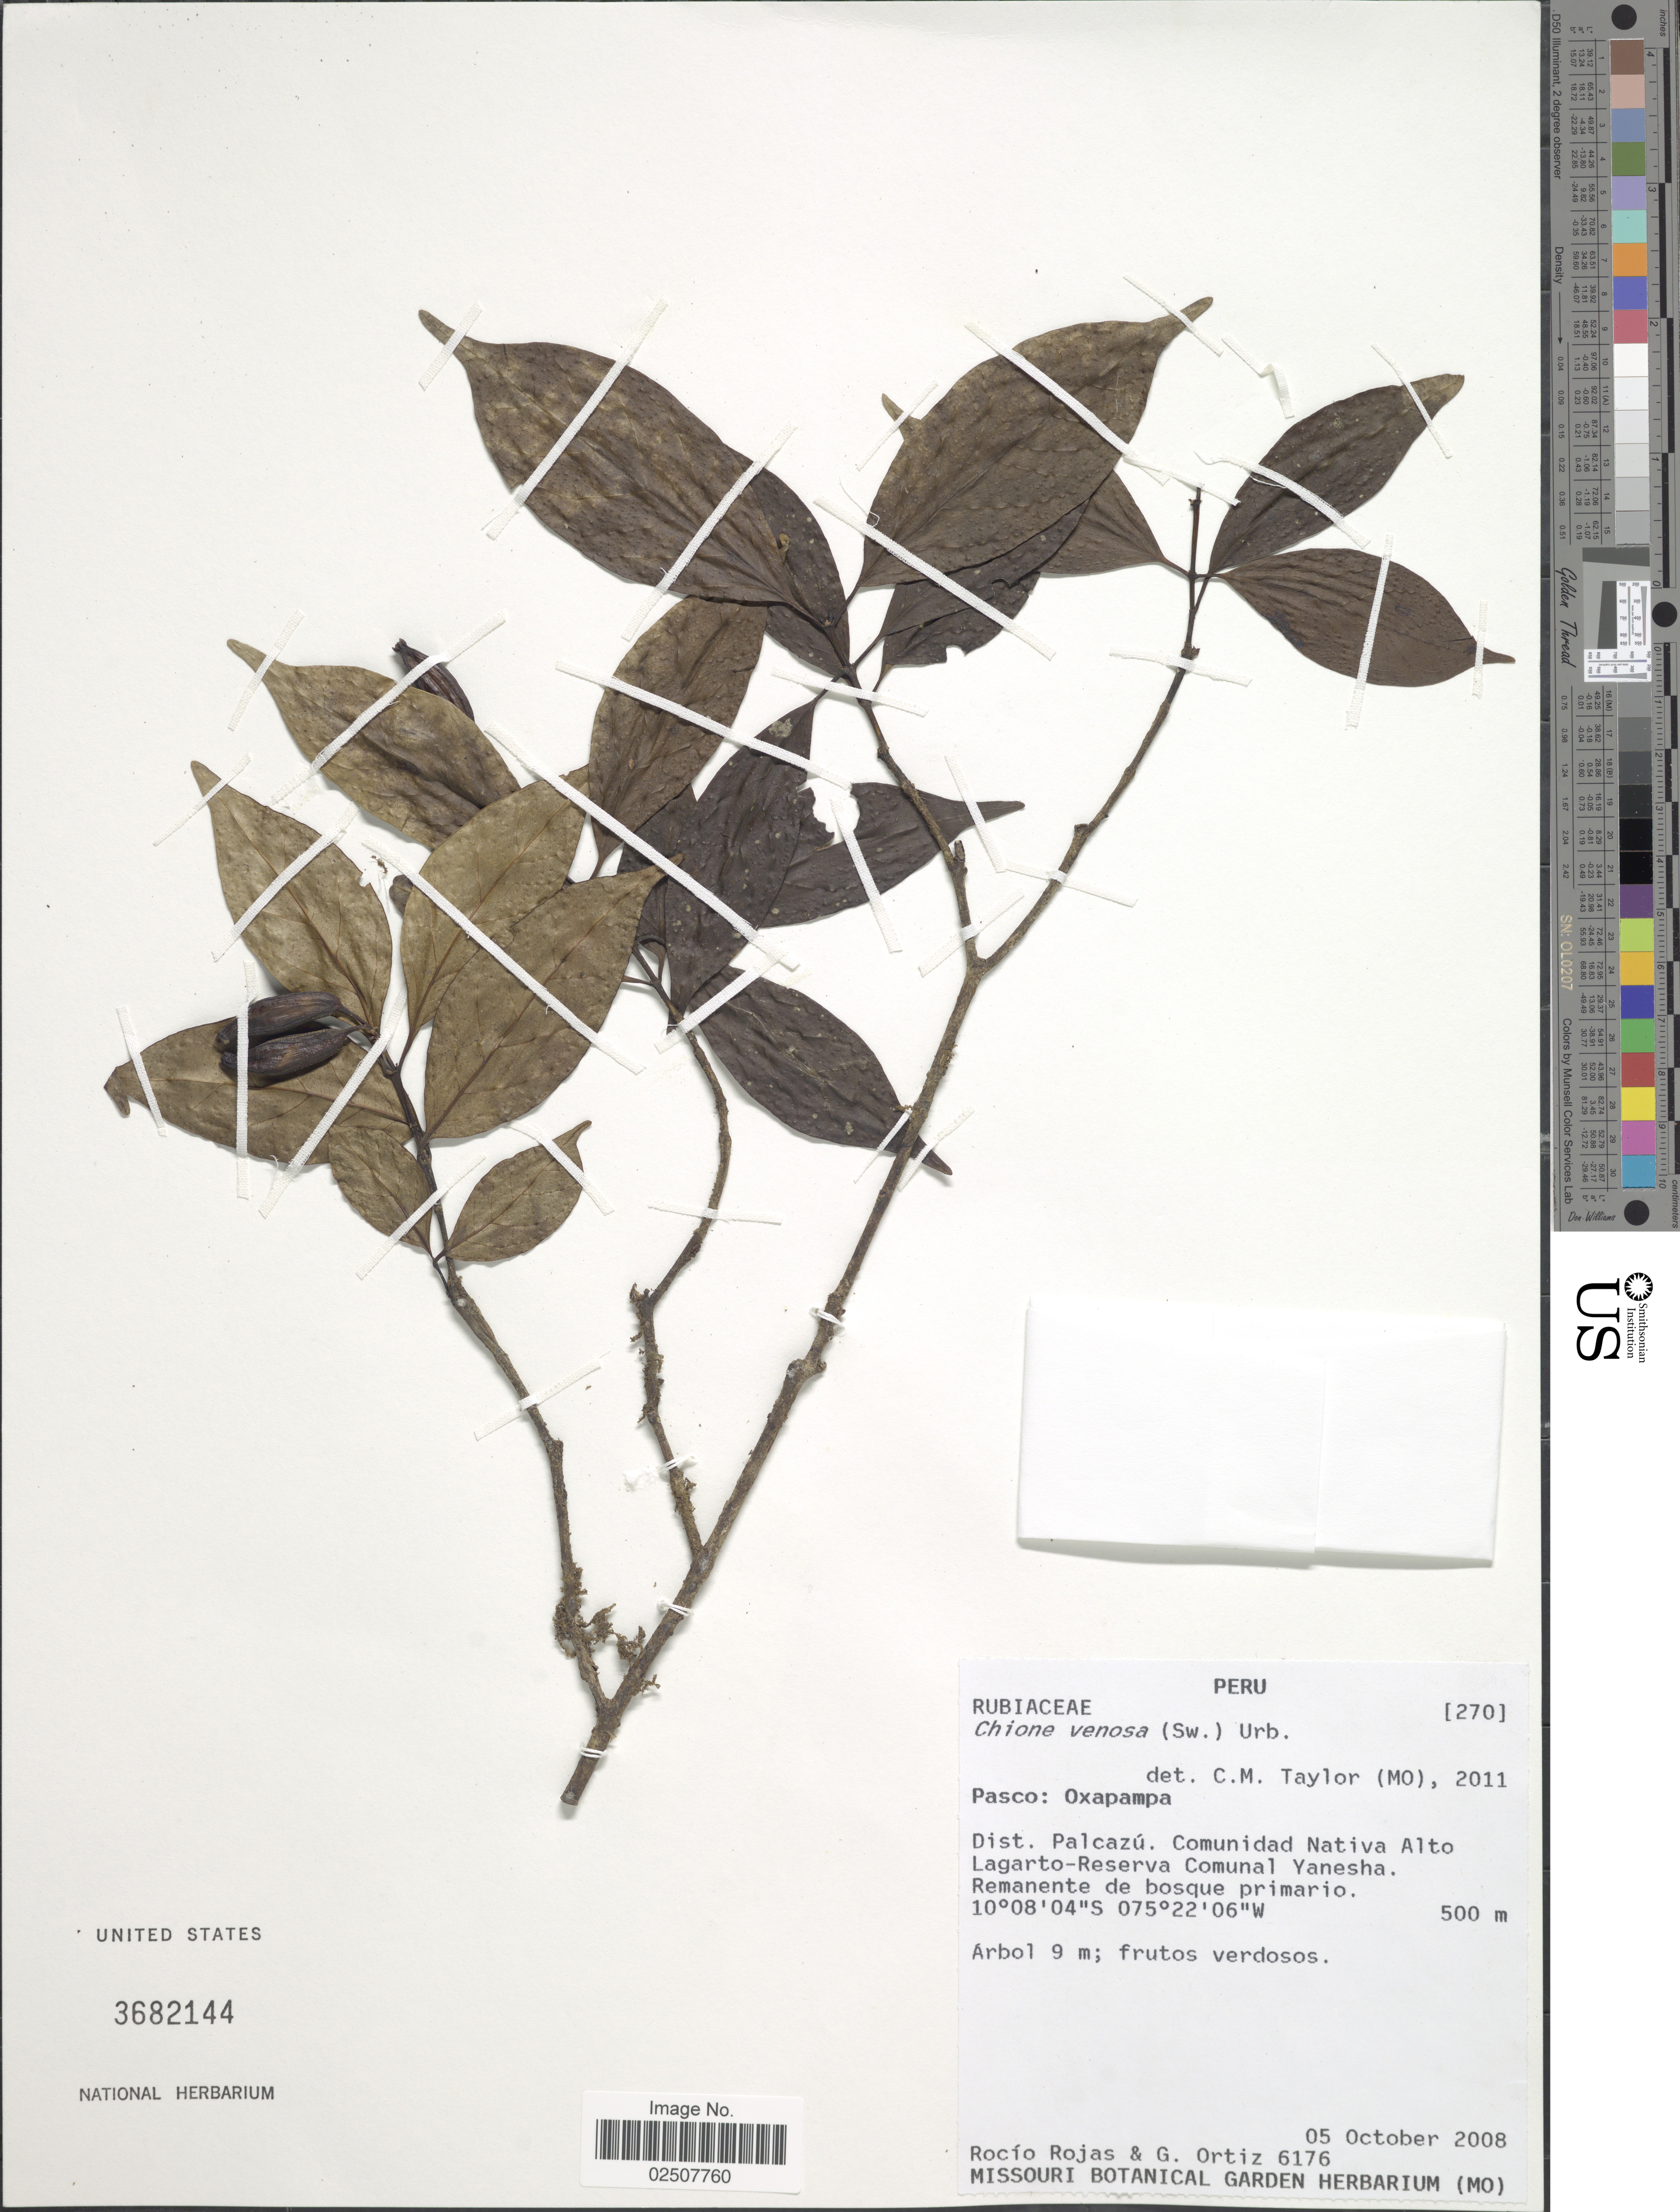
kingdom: Plantae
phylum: Tracheophyta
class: Magnoliopsida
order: Gentianales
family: Rubiaceae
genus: Chione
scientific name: Chione venosa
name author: (Sw.) Urb.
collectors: R. Rojas & G. Ortiz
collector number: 6176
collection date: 2008-10-05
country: Peru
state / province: Pasco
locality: Oxapampa, Dist. Palcazú. Comunidad Nativa Alto Lagarto-Reserva Comunal Yanesha. Remanente de bosque primario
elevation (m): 500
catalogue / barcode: US 3682144